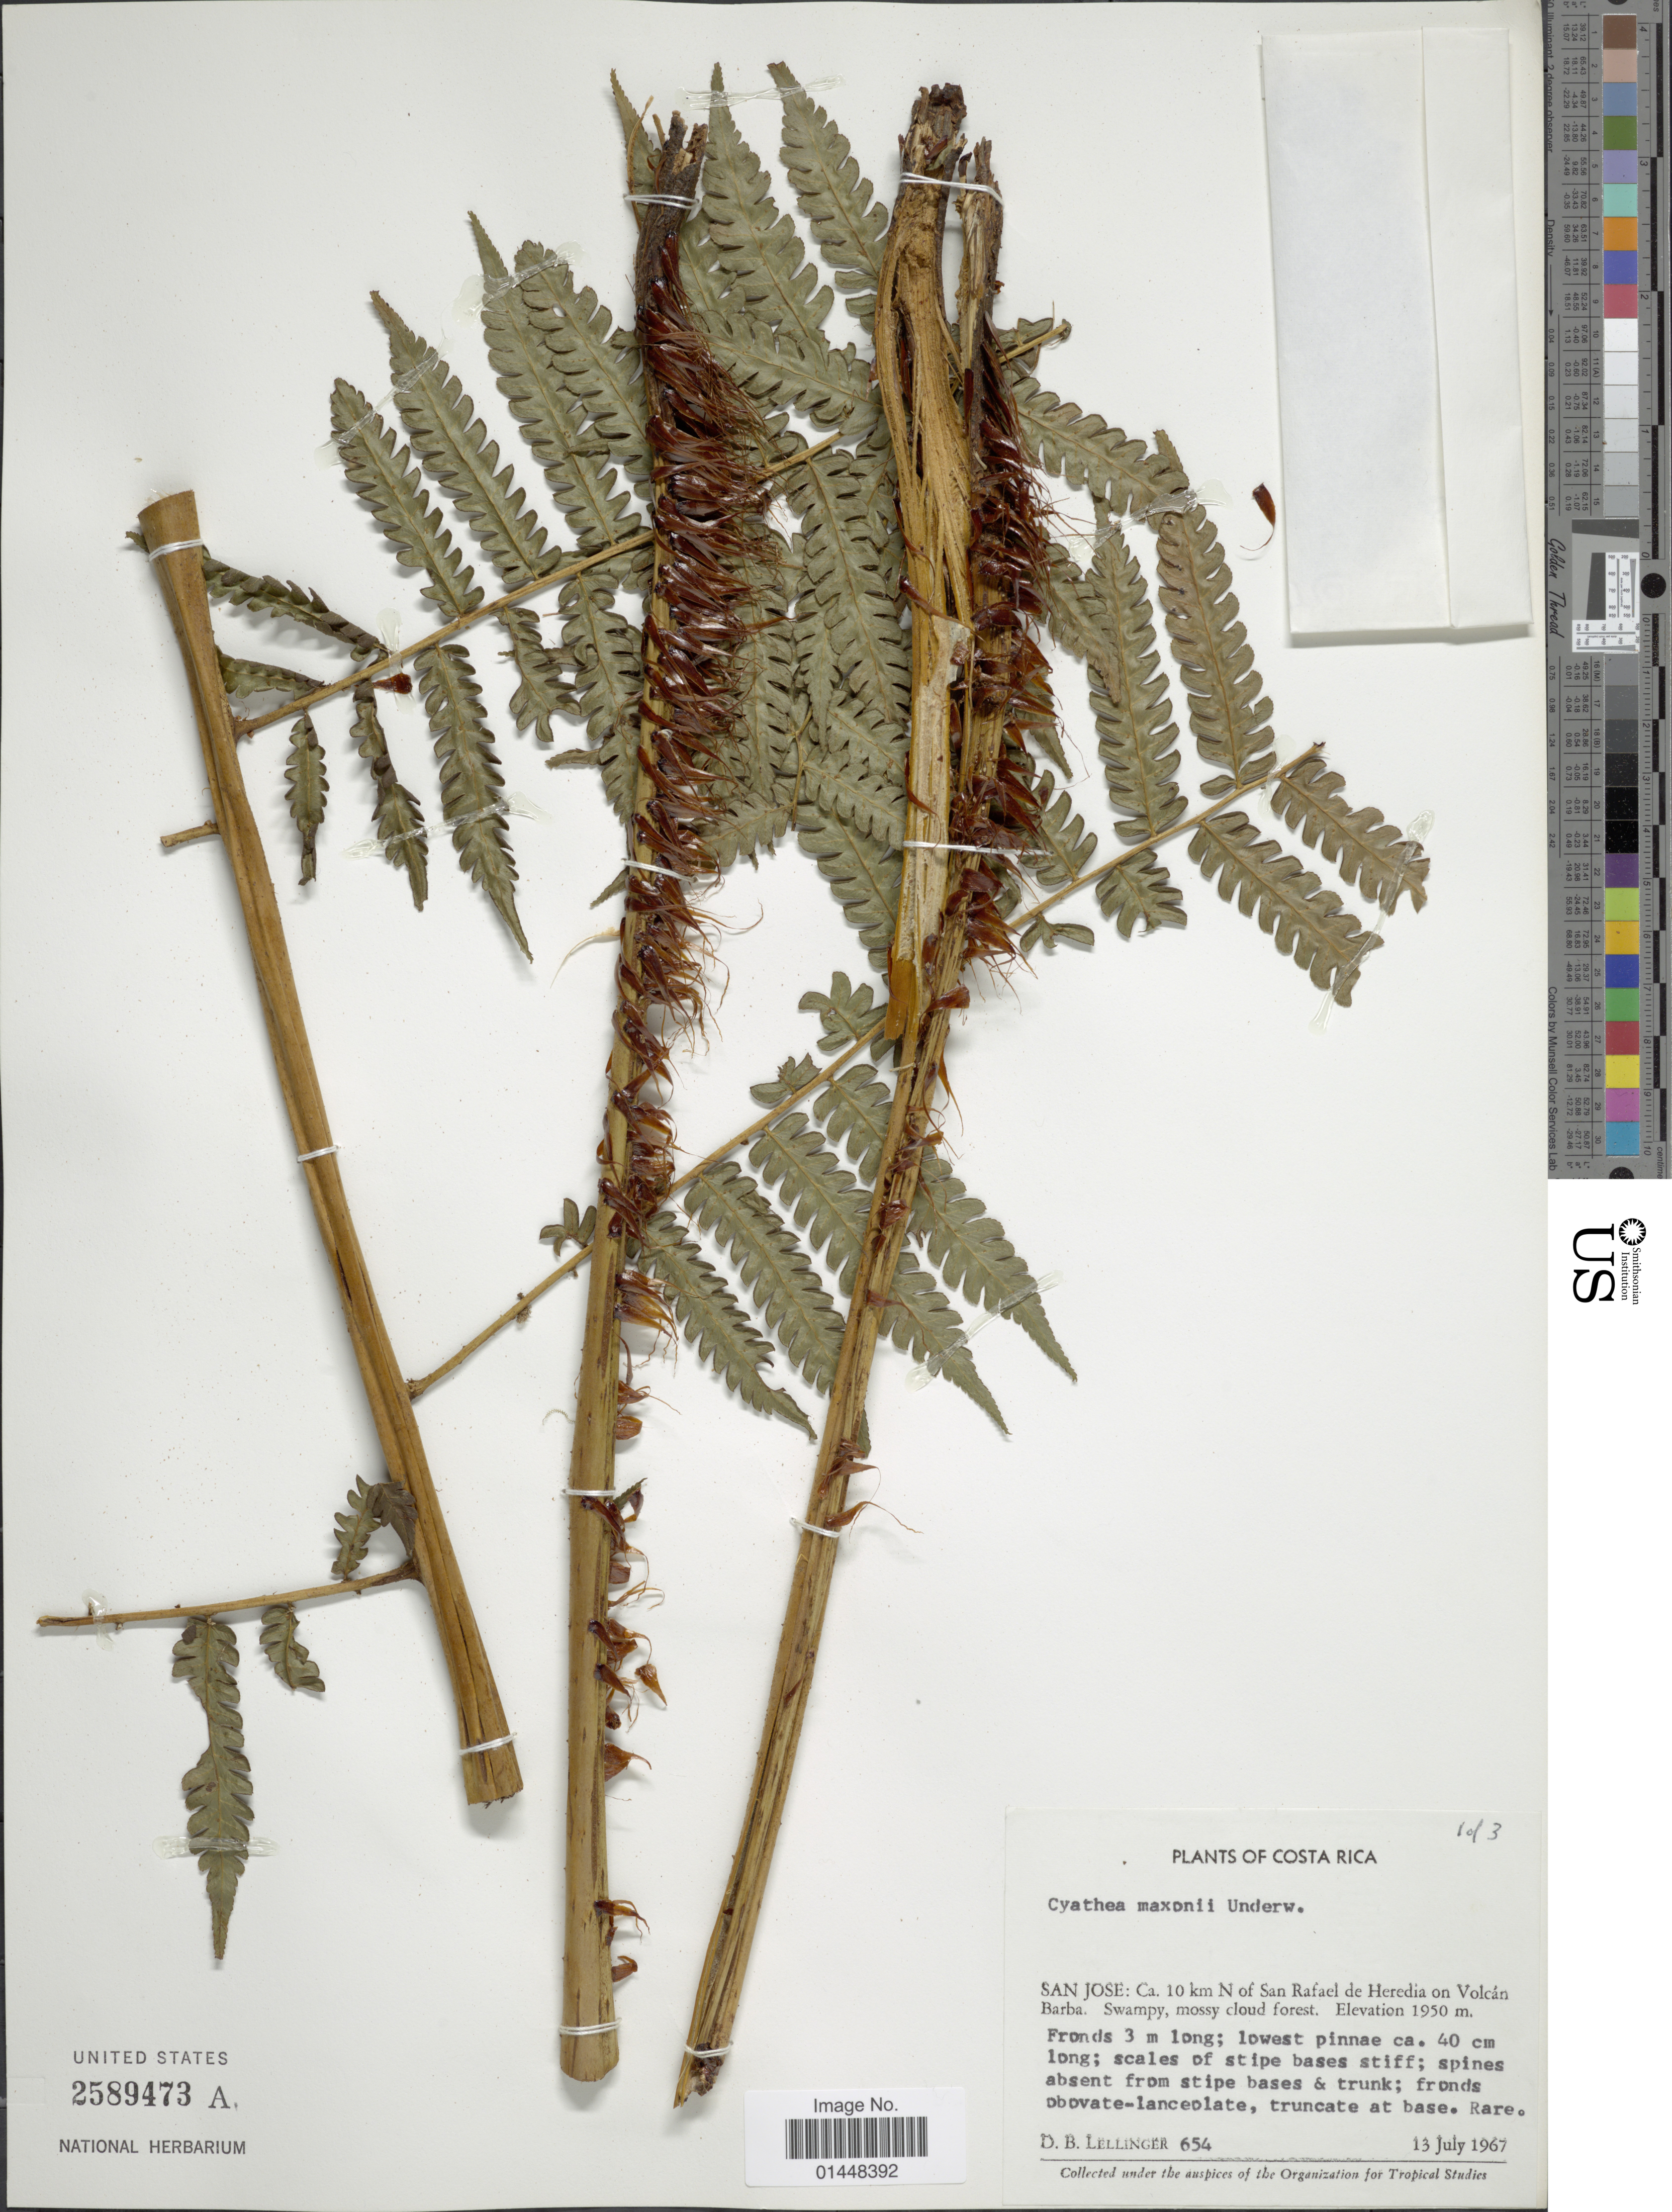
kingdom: Plantae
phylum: Tracheophyta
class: Polypodiopsida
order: Cyatheales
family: Cyatheaceae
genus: Cyathea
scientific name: Cyathea caracasana var. maxonii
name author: (Underw.) R.M. Tryon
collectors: D. B. Lellinger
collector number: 654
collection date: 1967-07-13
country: Costa Rica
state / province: San José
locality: Costa Rica, San Jose: Ca. 10 km N of San Rafael de Heredia on Volcan Barba. Swampy, mossy clous forest.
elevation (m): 1950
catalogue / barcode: US 2589473A